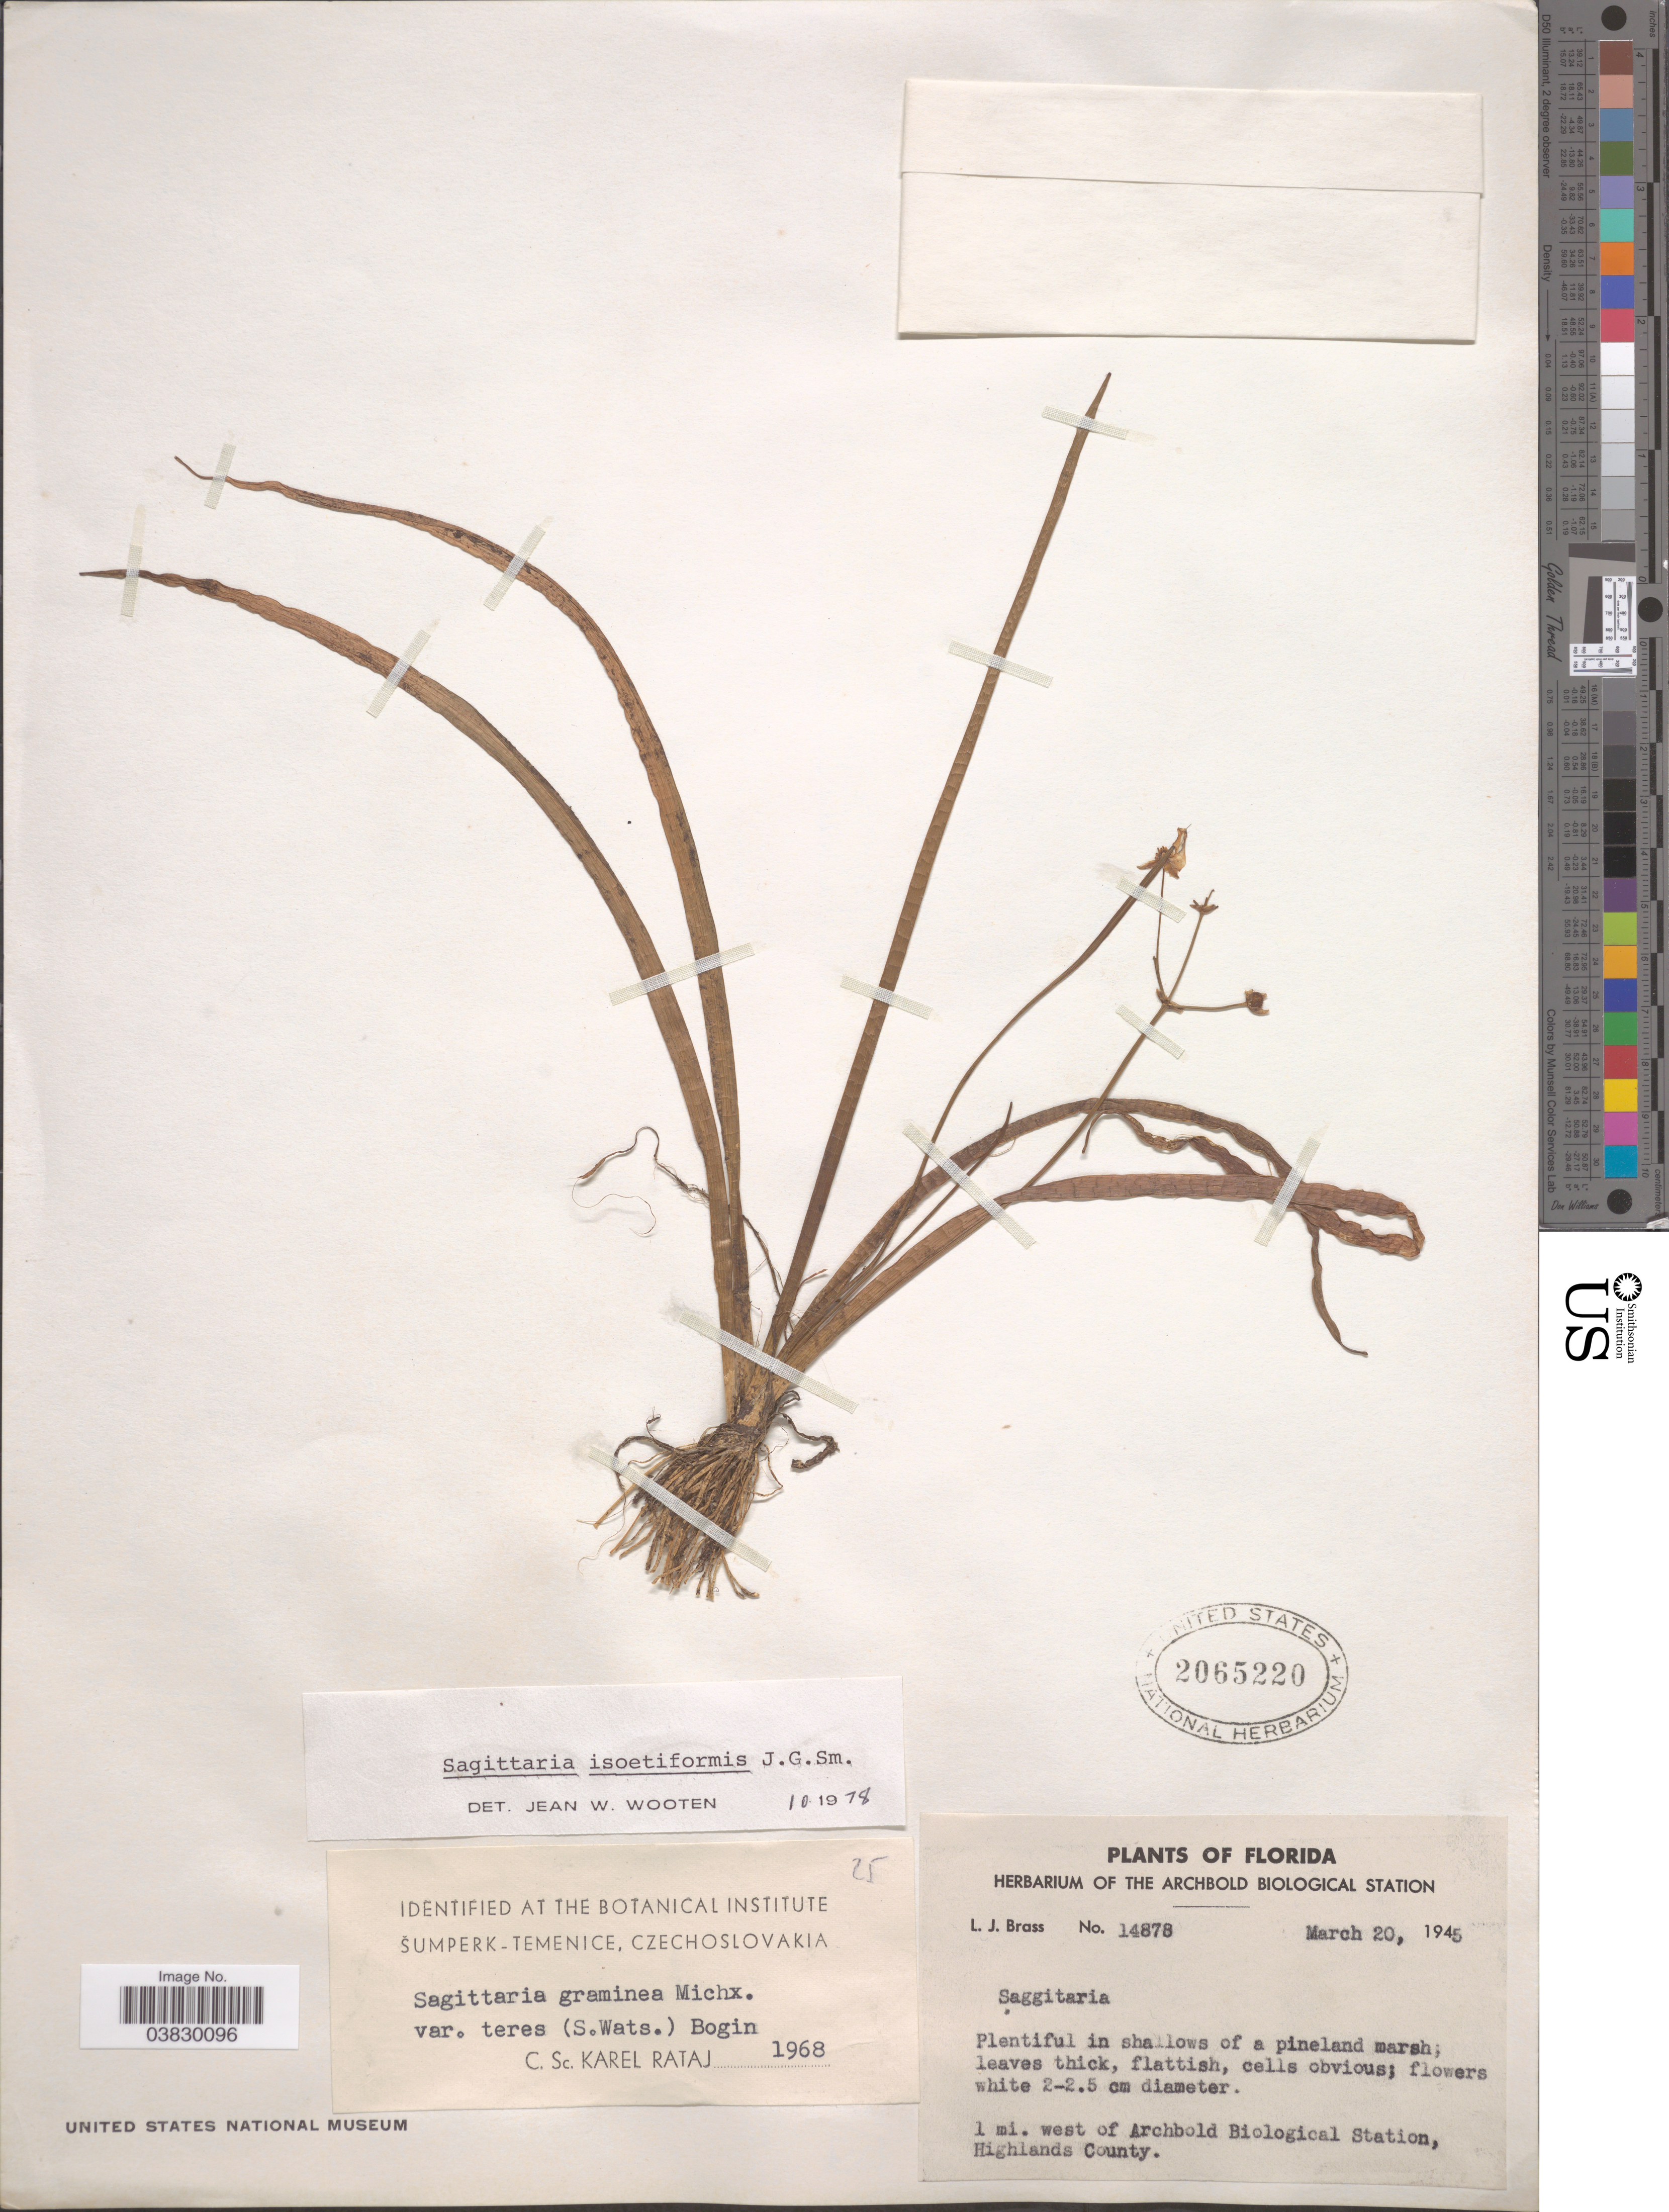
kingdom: Plantae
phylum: Tracheophyta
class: Liliopsida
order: Alismatales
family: Alismataceae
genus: Sagittaria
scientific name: Sagittaria graminea var. graminea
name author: Michx.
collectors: L. J. Brass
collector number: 14878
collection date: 1945-03-20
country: United States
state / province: Florida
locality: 1 mi. west of Archbold Biological Station, Highlands County.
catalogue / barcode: US 2065220